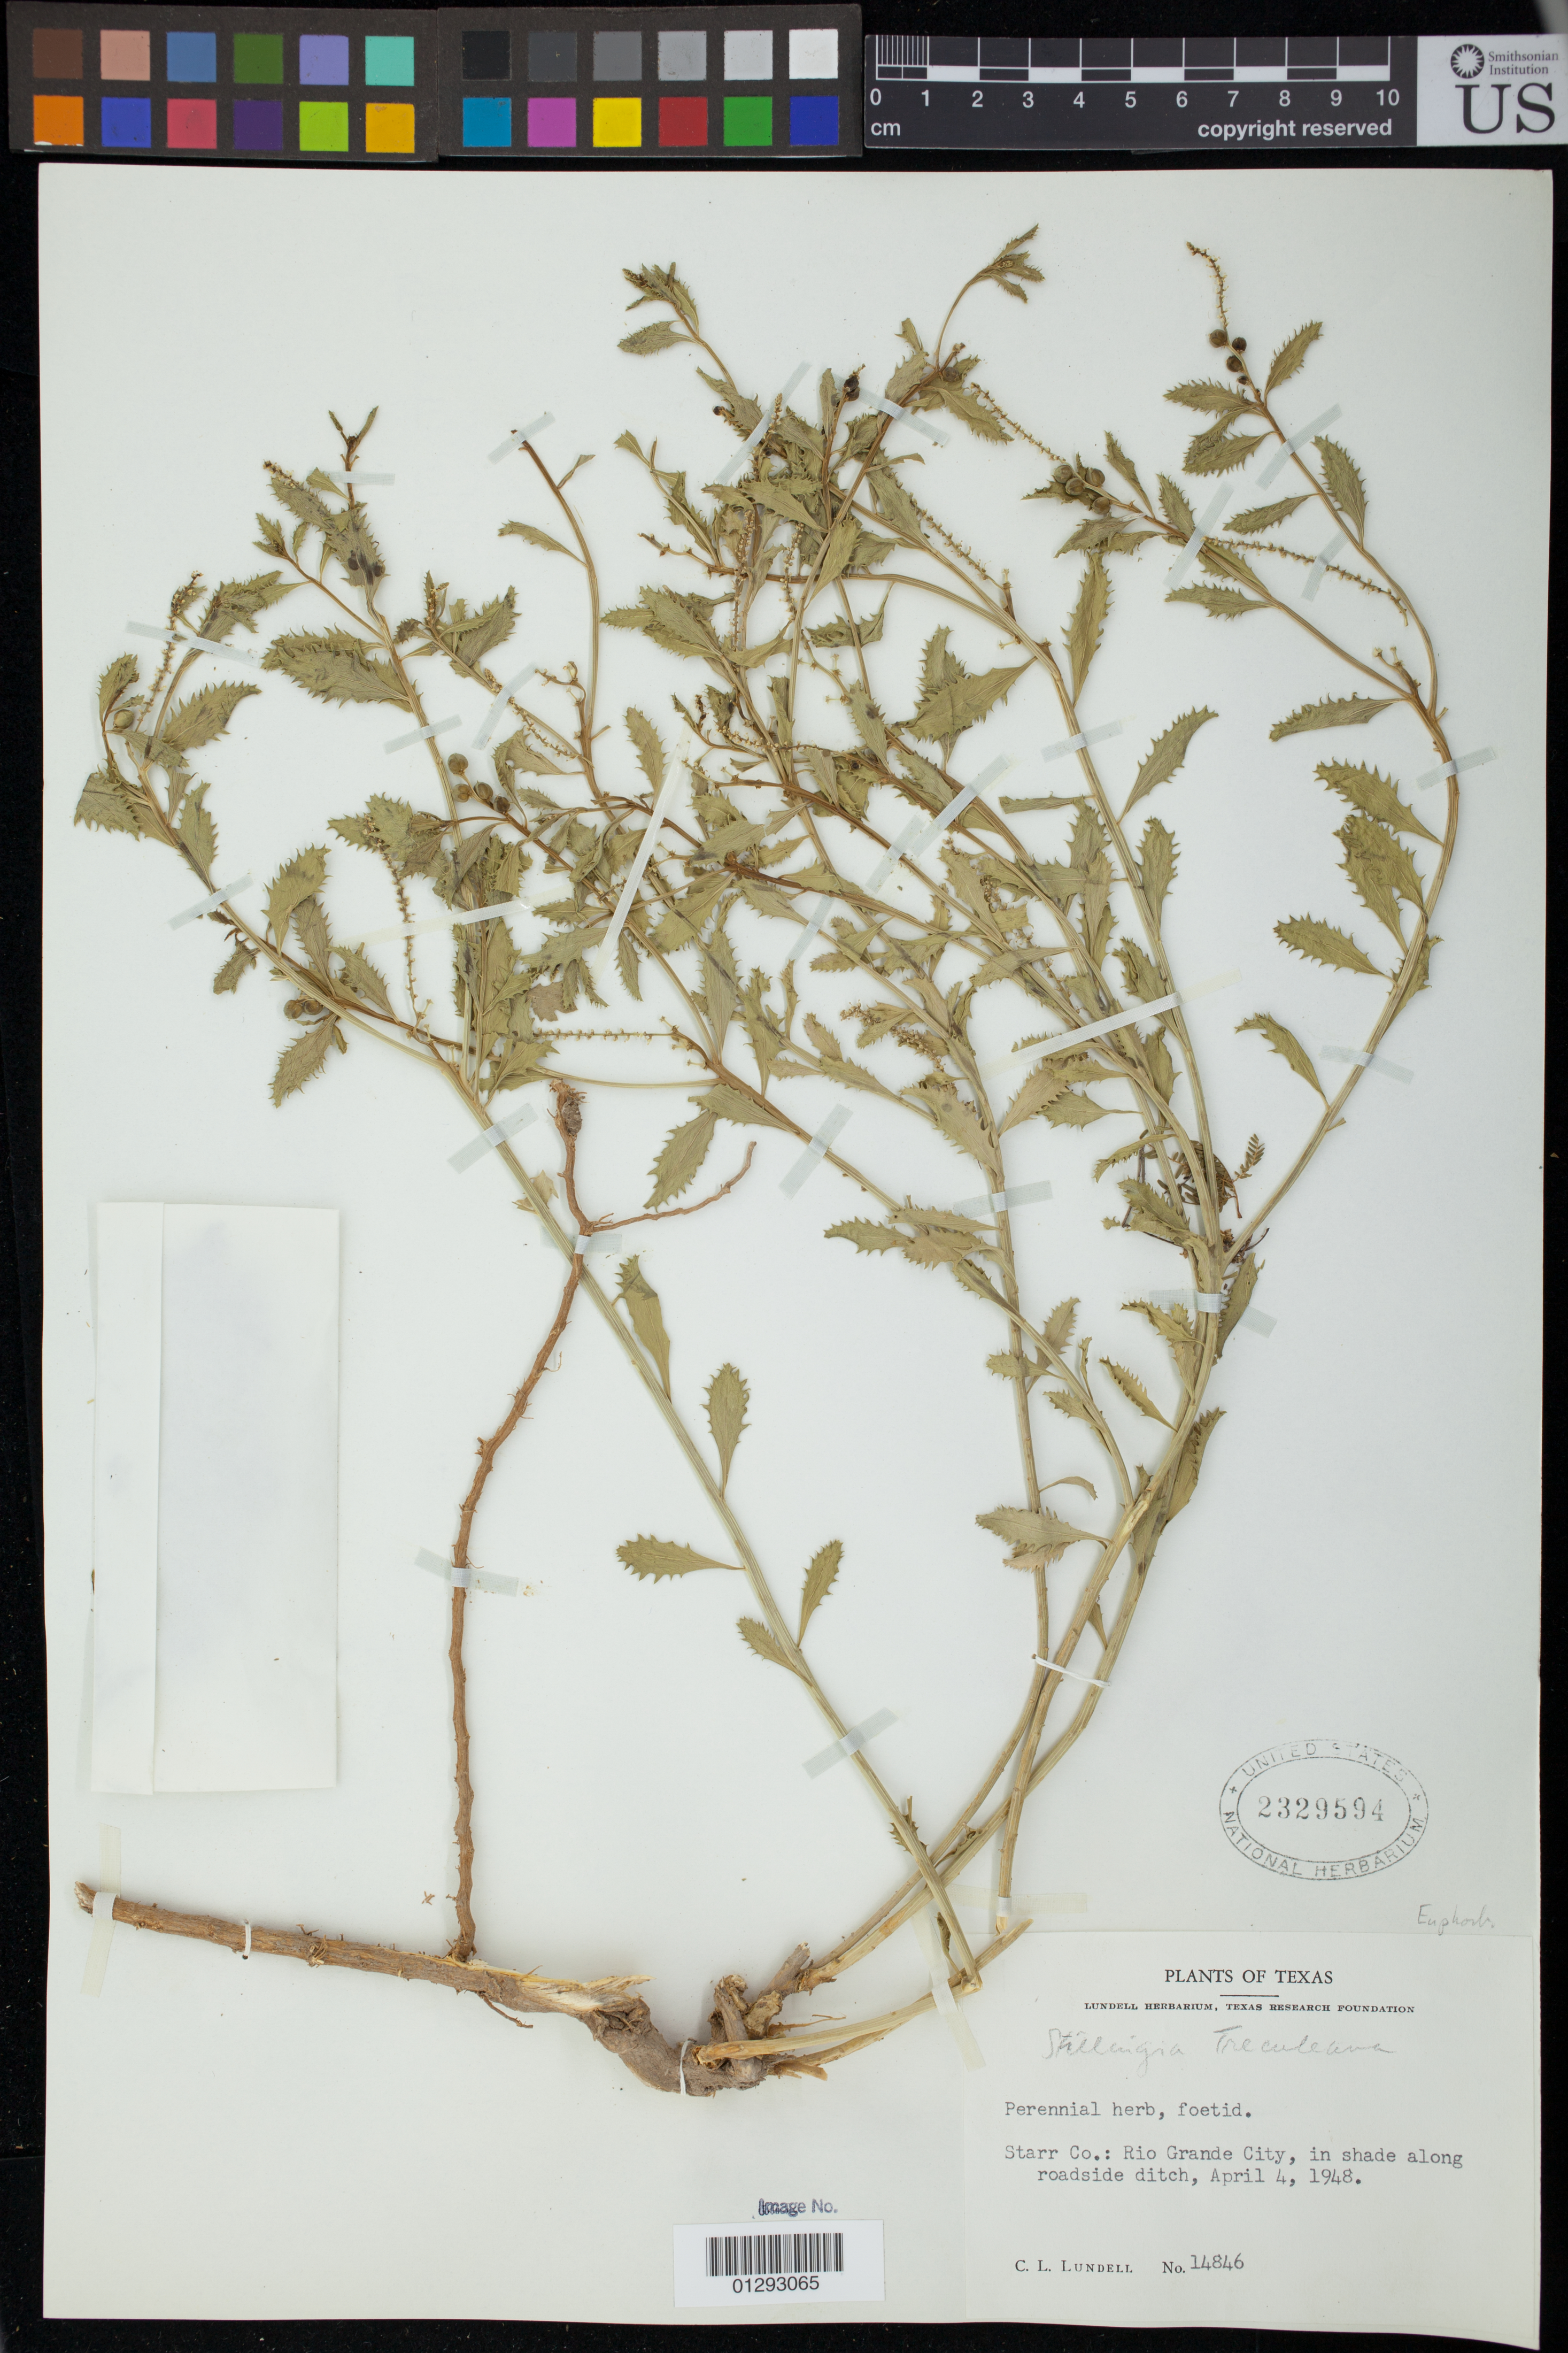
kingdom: Plantae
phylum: Tracheophyta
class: Magnoliopsida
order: Malpighiales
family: Euphorbiaceae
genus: Stillingia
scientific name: Stillingia treculiana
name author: (Müll. Arg.) I.M. Johnst.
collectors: C. L. Lundell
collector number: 14846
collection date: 1948-04-04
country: United States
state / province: Texas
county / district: Starr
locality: Rio Grande City, in shade along roadside ditch.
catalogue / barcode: US 2329594